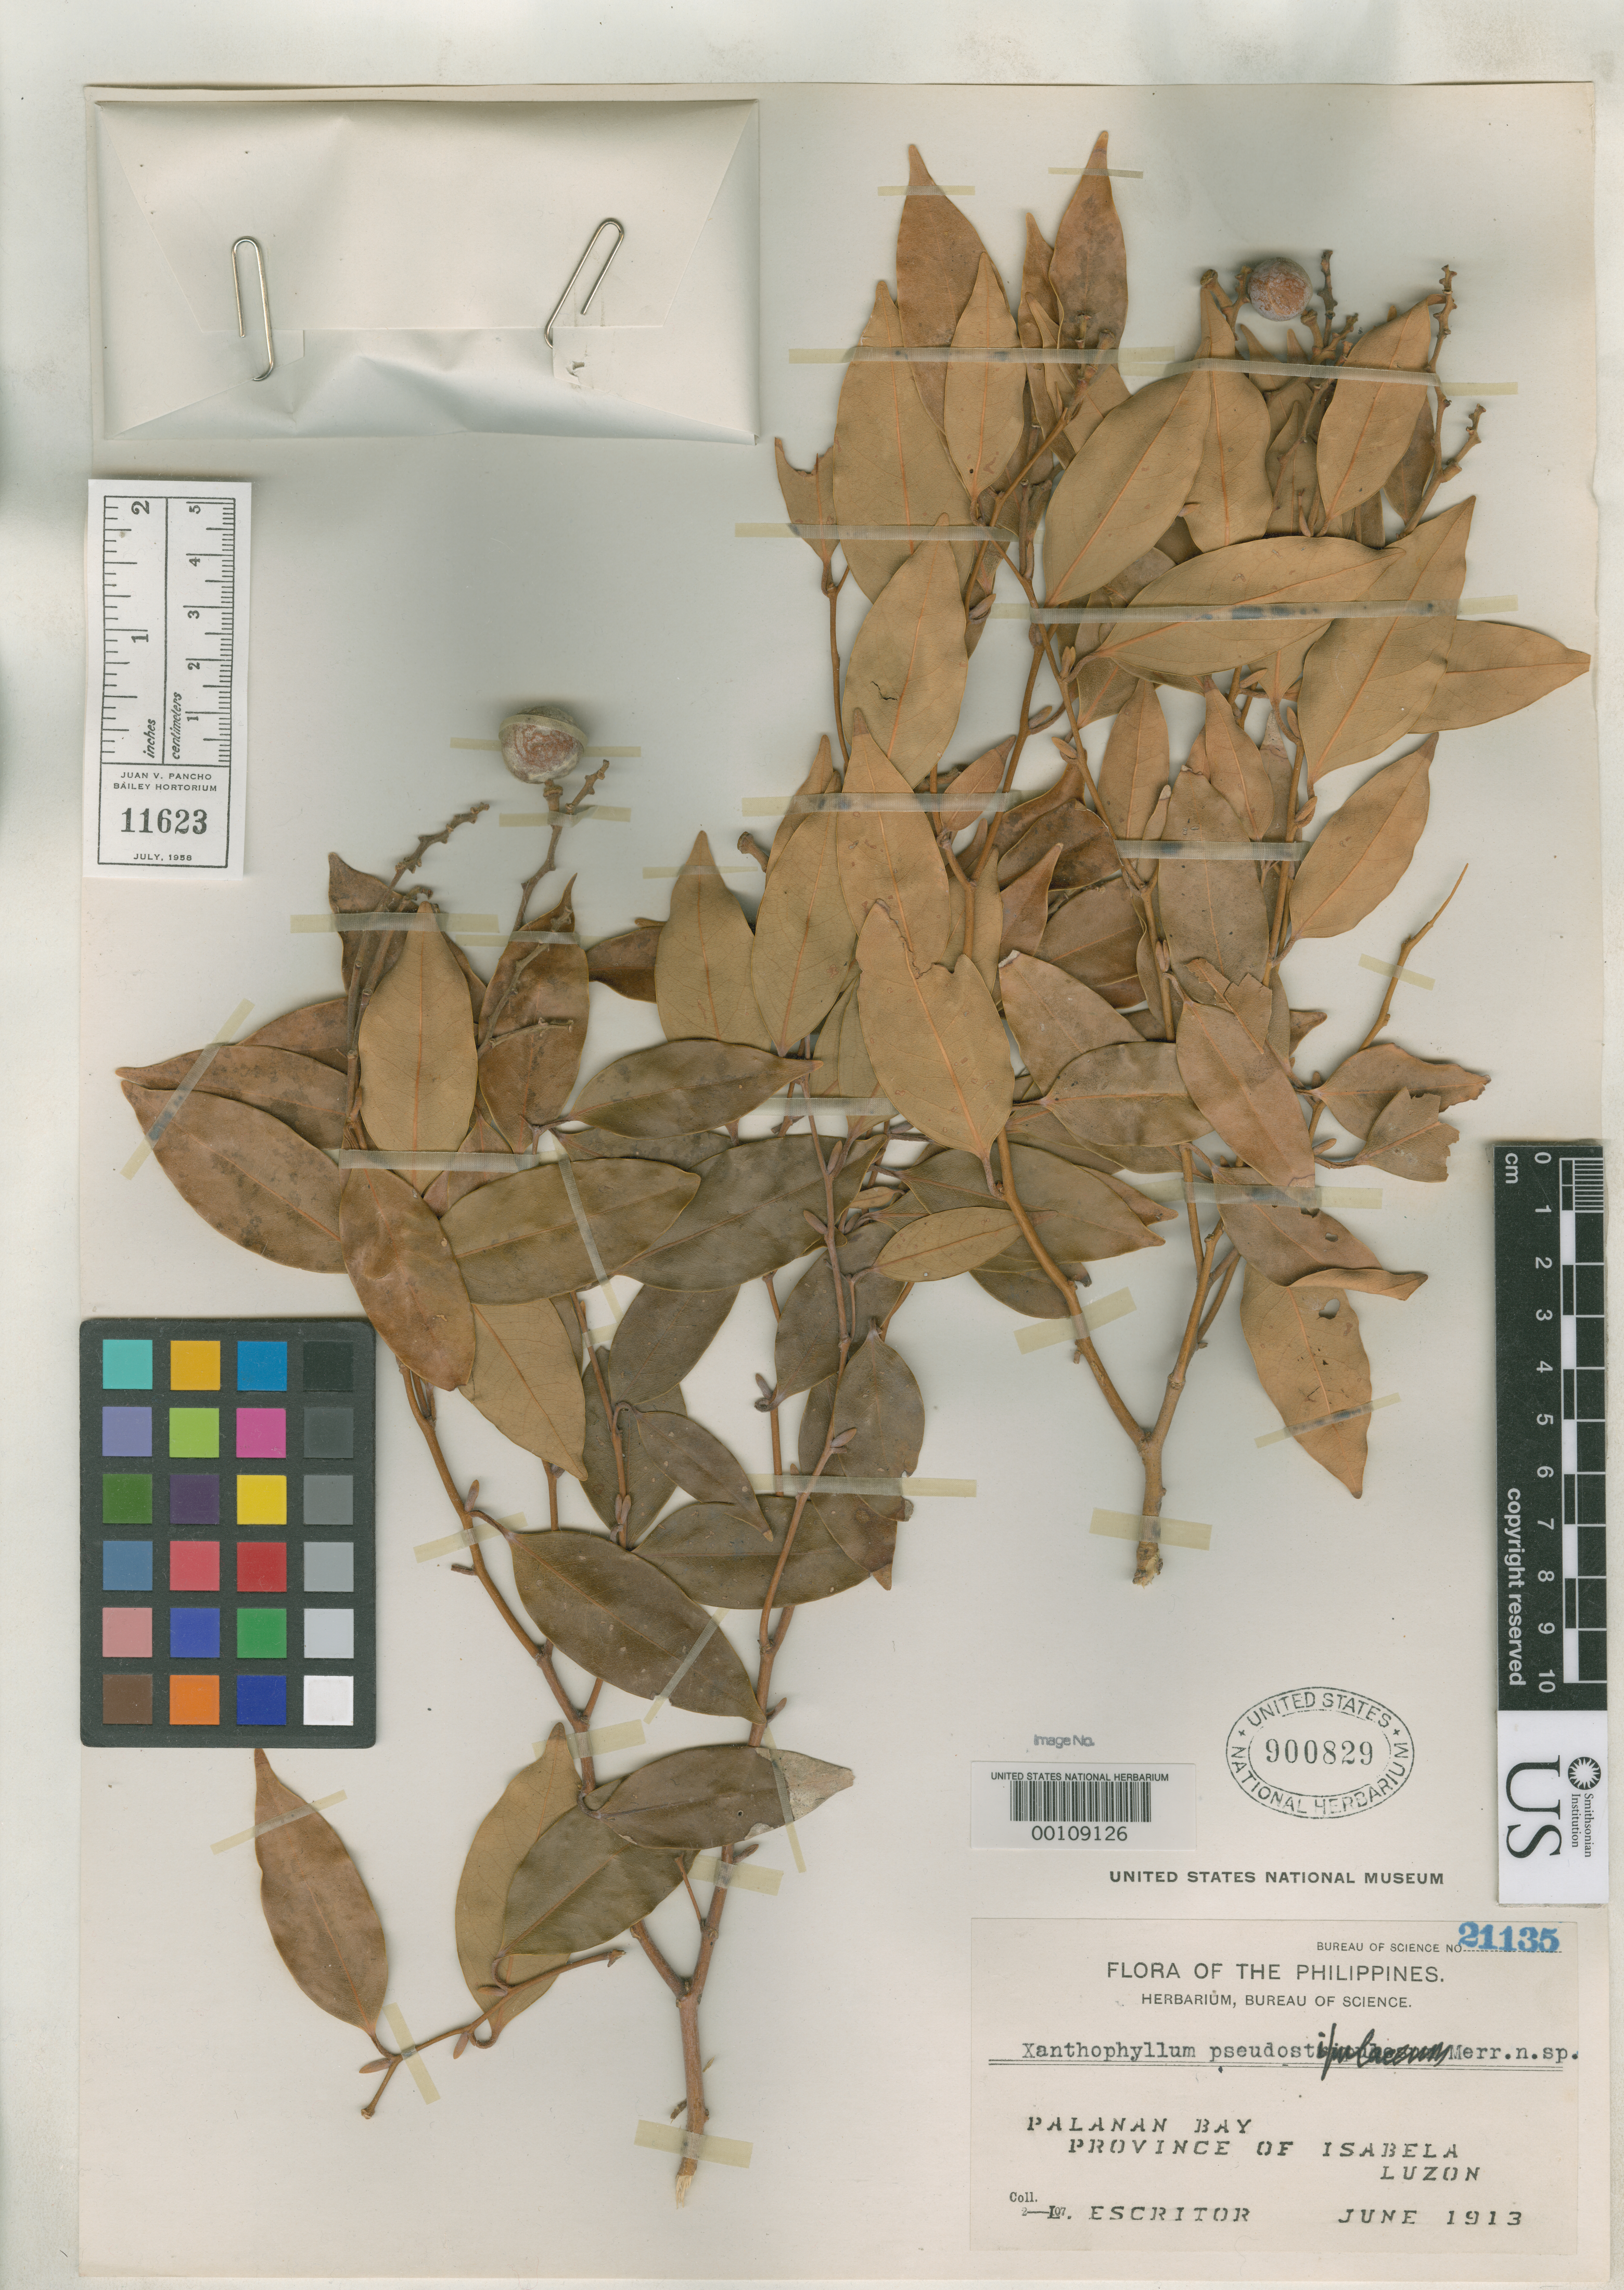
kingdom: Plantae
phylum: Tracheophyta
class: Magnoliopsida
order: Fabales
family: Polygalaceae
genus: Xanthophyllum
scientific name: Xanthophyllum pseudostipulaceum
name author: Merr.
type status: Isotype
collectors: L. Escritor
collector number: Bur. Sci. 21135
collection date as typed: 13 Jun 1913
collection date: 1913-06-13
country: Philippines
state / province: Cagayan Valley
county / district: Isabela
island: Luzon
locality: Palanan Bay.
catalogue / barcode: US 900829